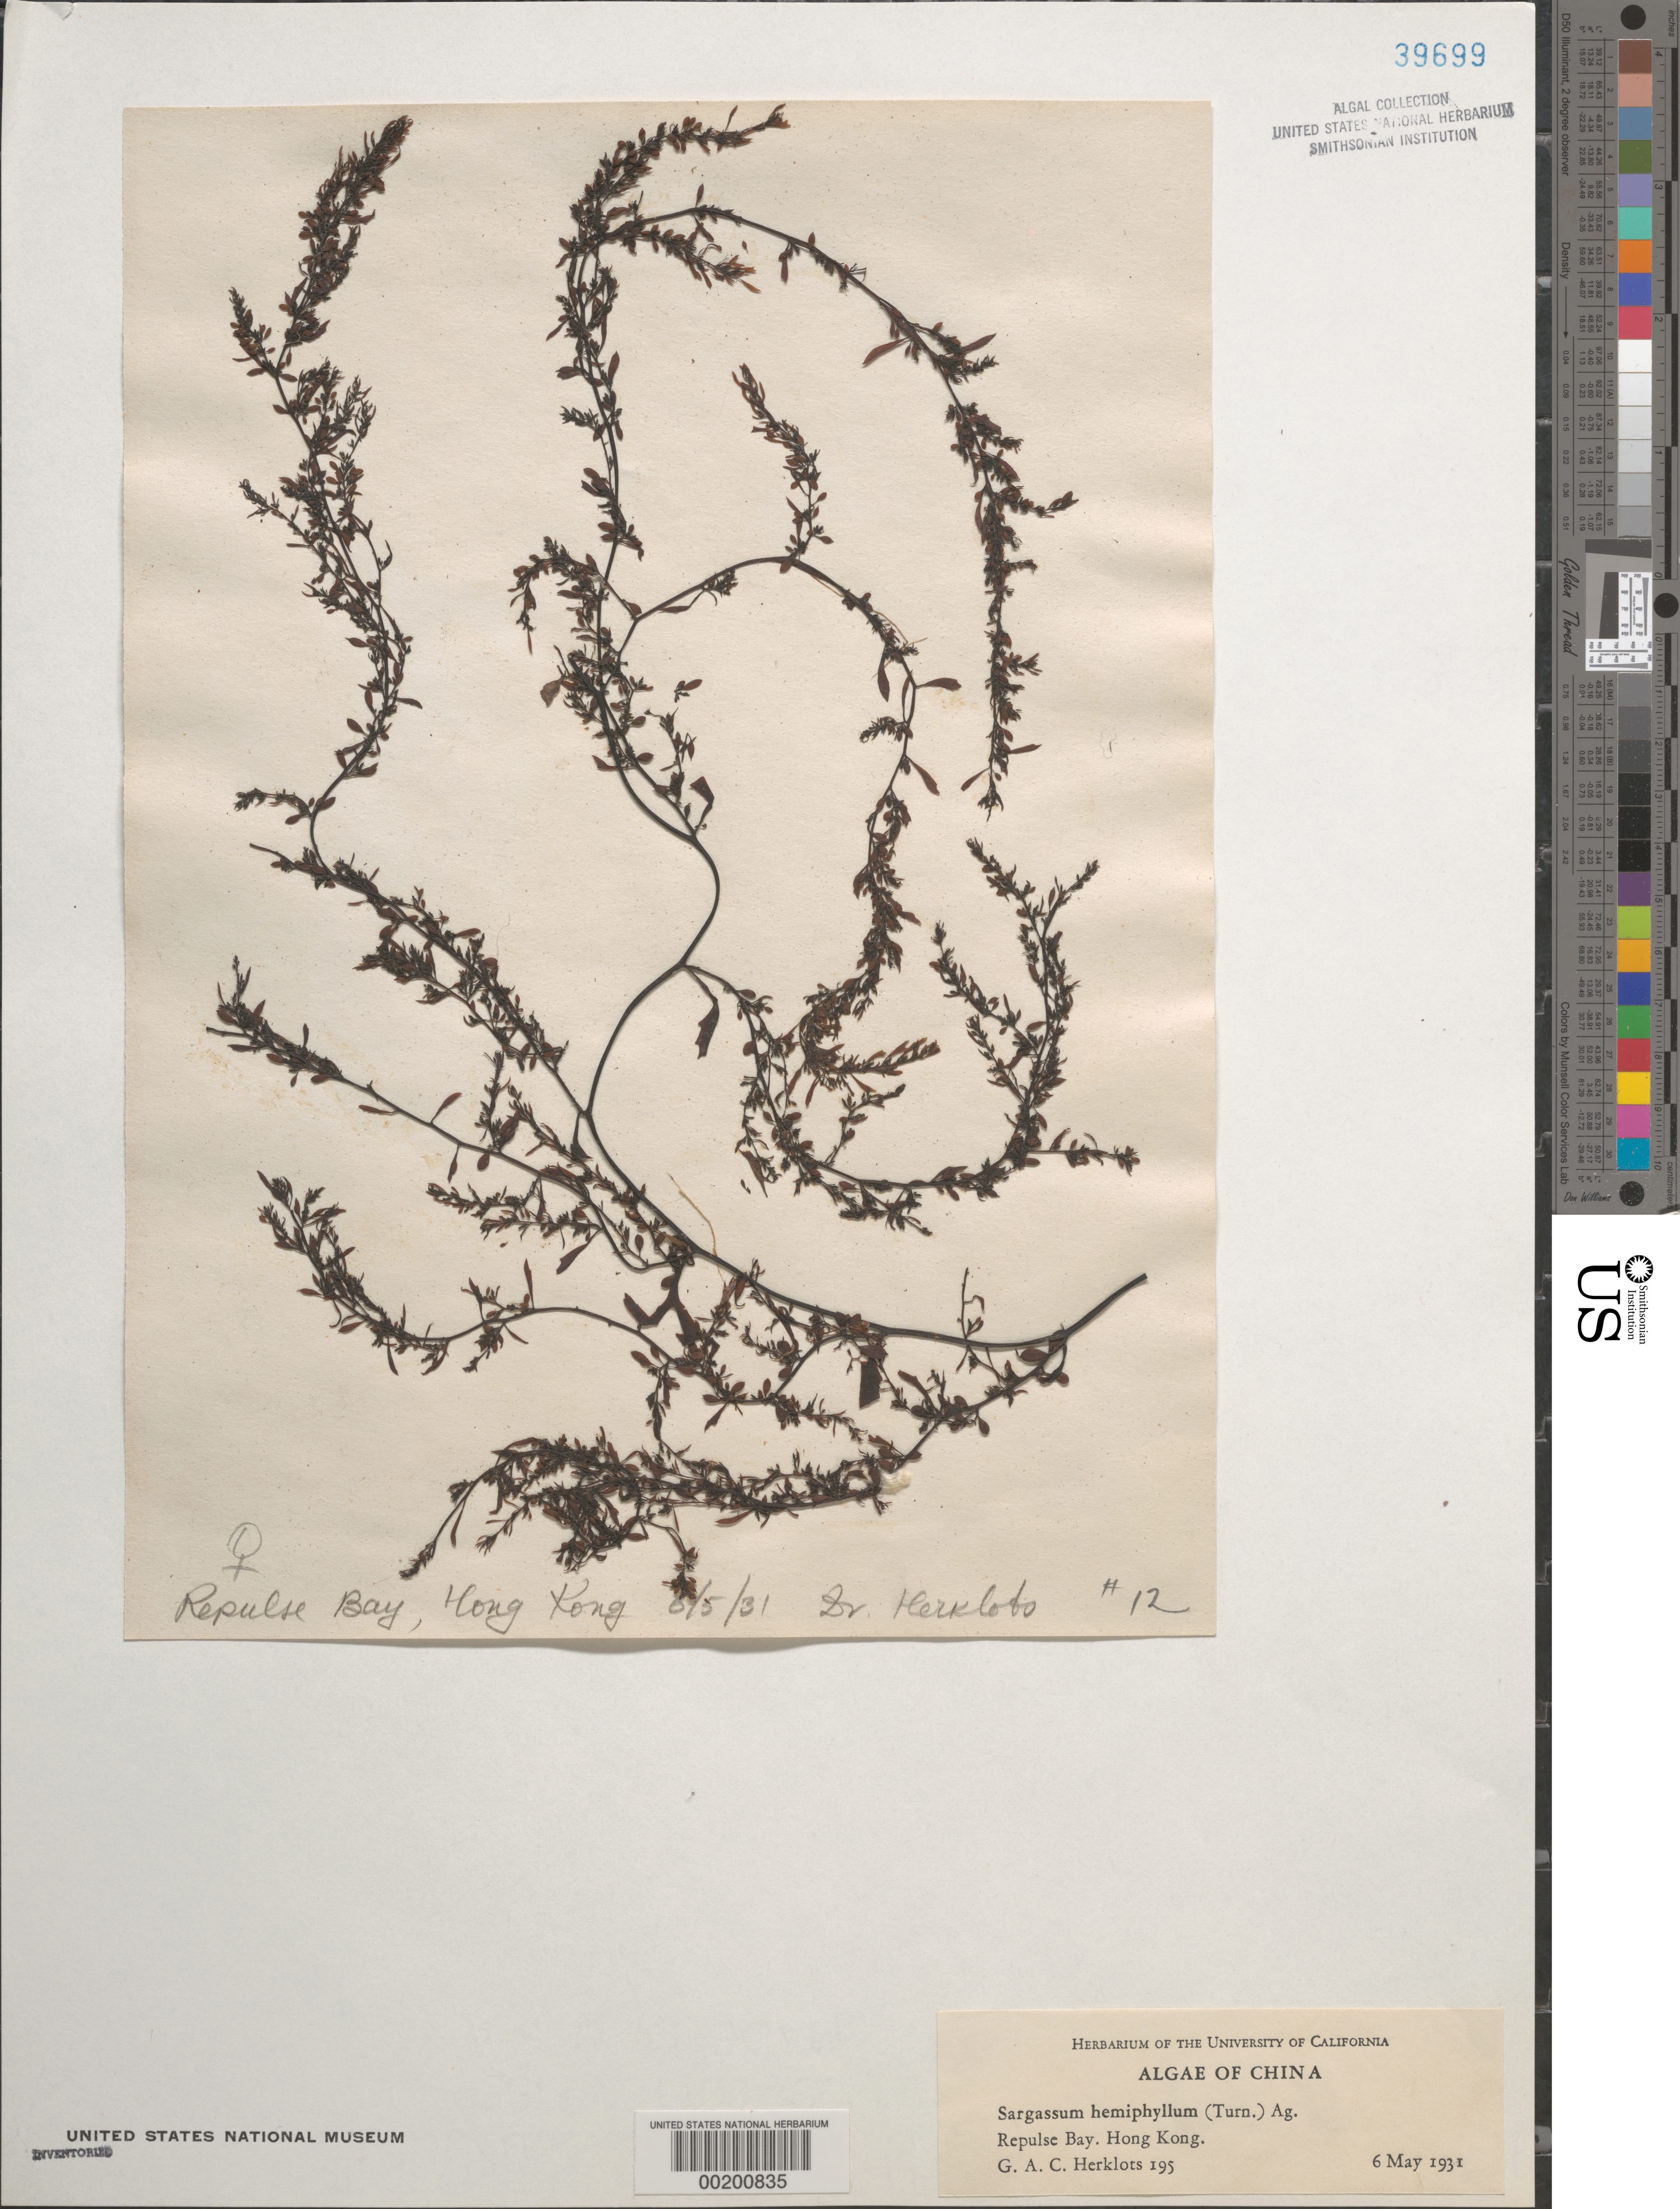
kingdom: Chromista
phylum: Ochrophyta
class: Phaeophyceae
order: Fucales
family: Sargassaceae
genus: Sargassum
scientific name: Sargassum hemiphyllum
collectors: G. Herklots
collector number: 195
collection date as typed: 06 May 1931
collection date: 1931-05-06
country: China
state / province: Hong Kong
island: Hong Kong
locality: Repulse Bay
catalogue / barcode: US 39699